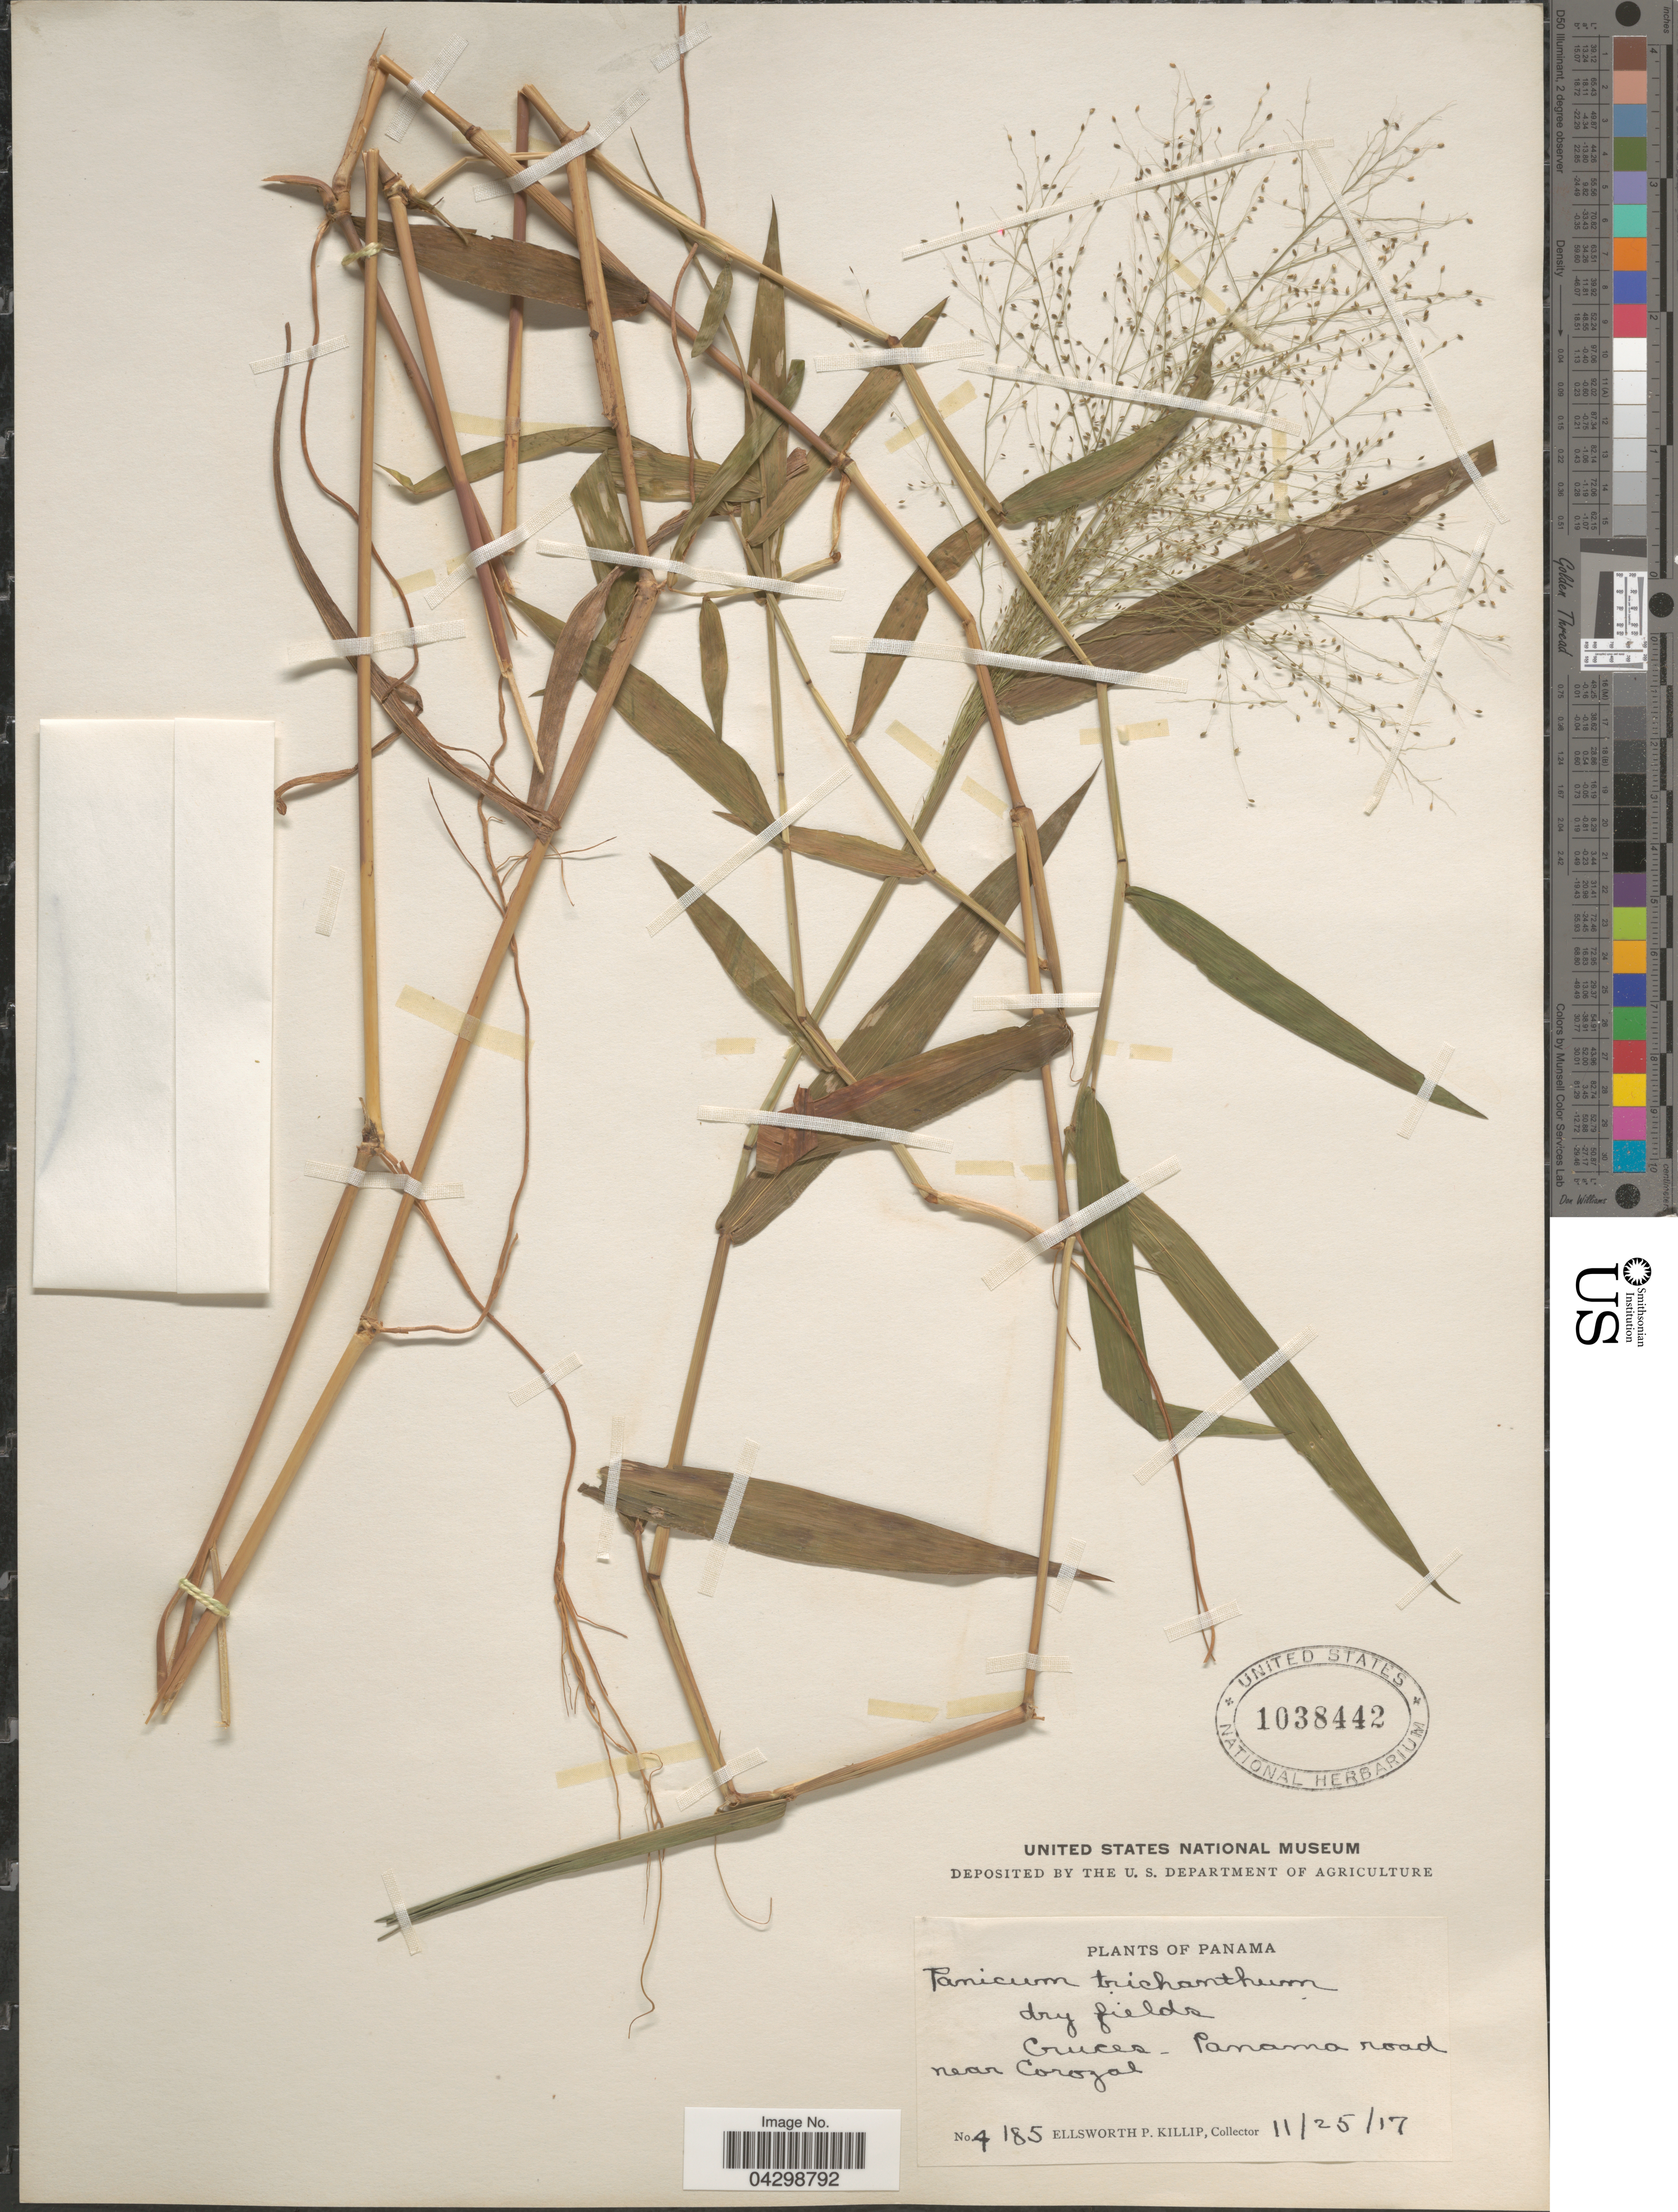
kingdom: Plantae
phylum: Tracheophyta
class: Liliopsida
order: Poales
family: Poaceae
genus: Panicum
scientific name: Panicum trichanthum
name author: Nees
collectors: E. P. Killip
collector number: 4185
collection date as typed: Transcribed d/m/y: 25/11/17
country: Panama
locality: Cruces- Panama road near Corozal.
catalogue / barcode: US 1038442